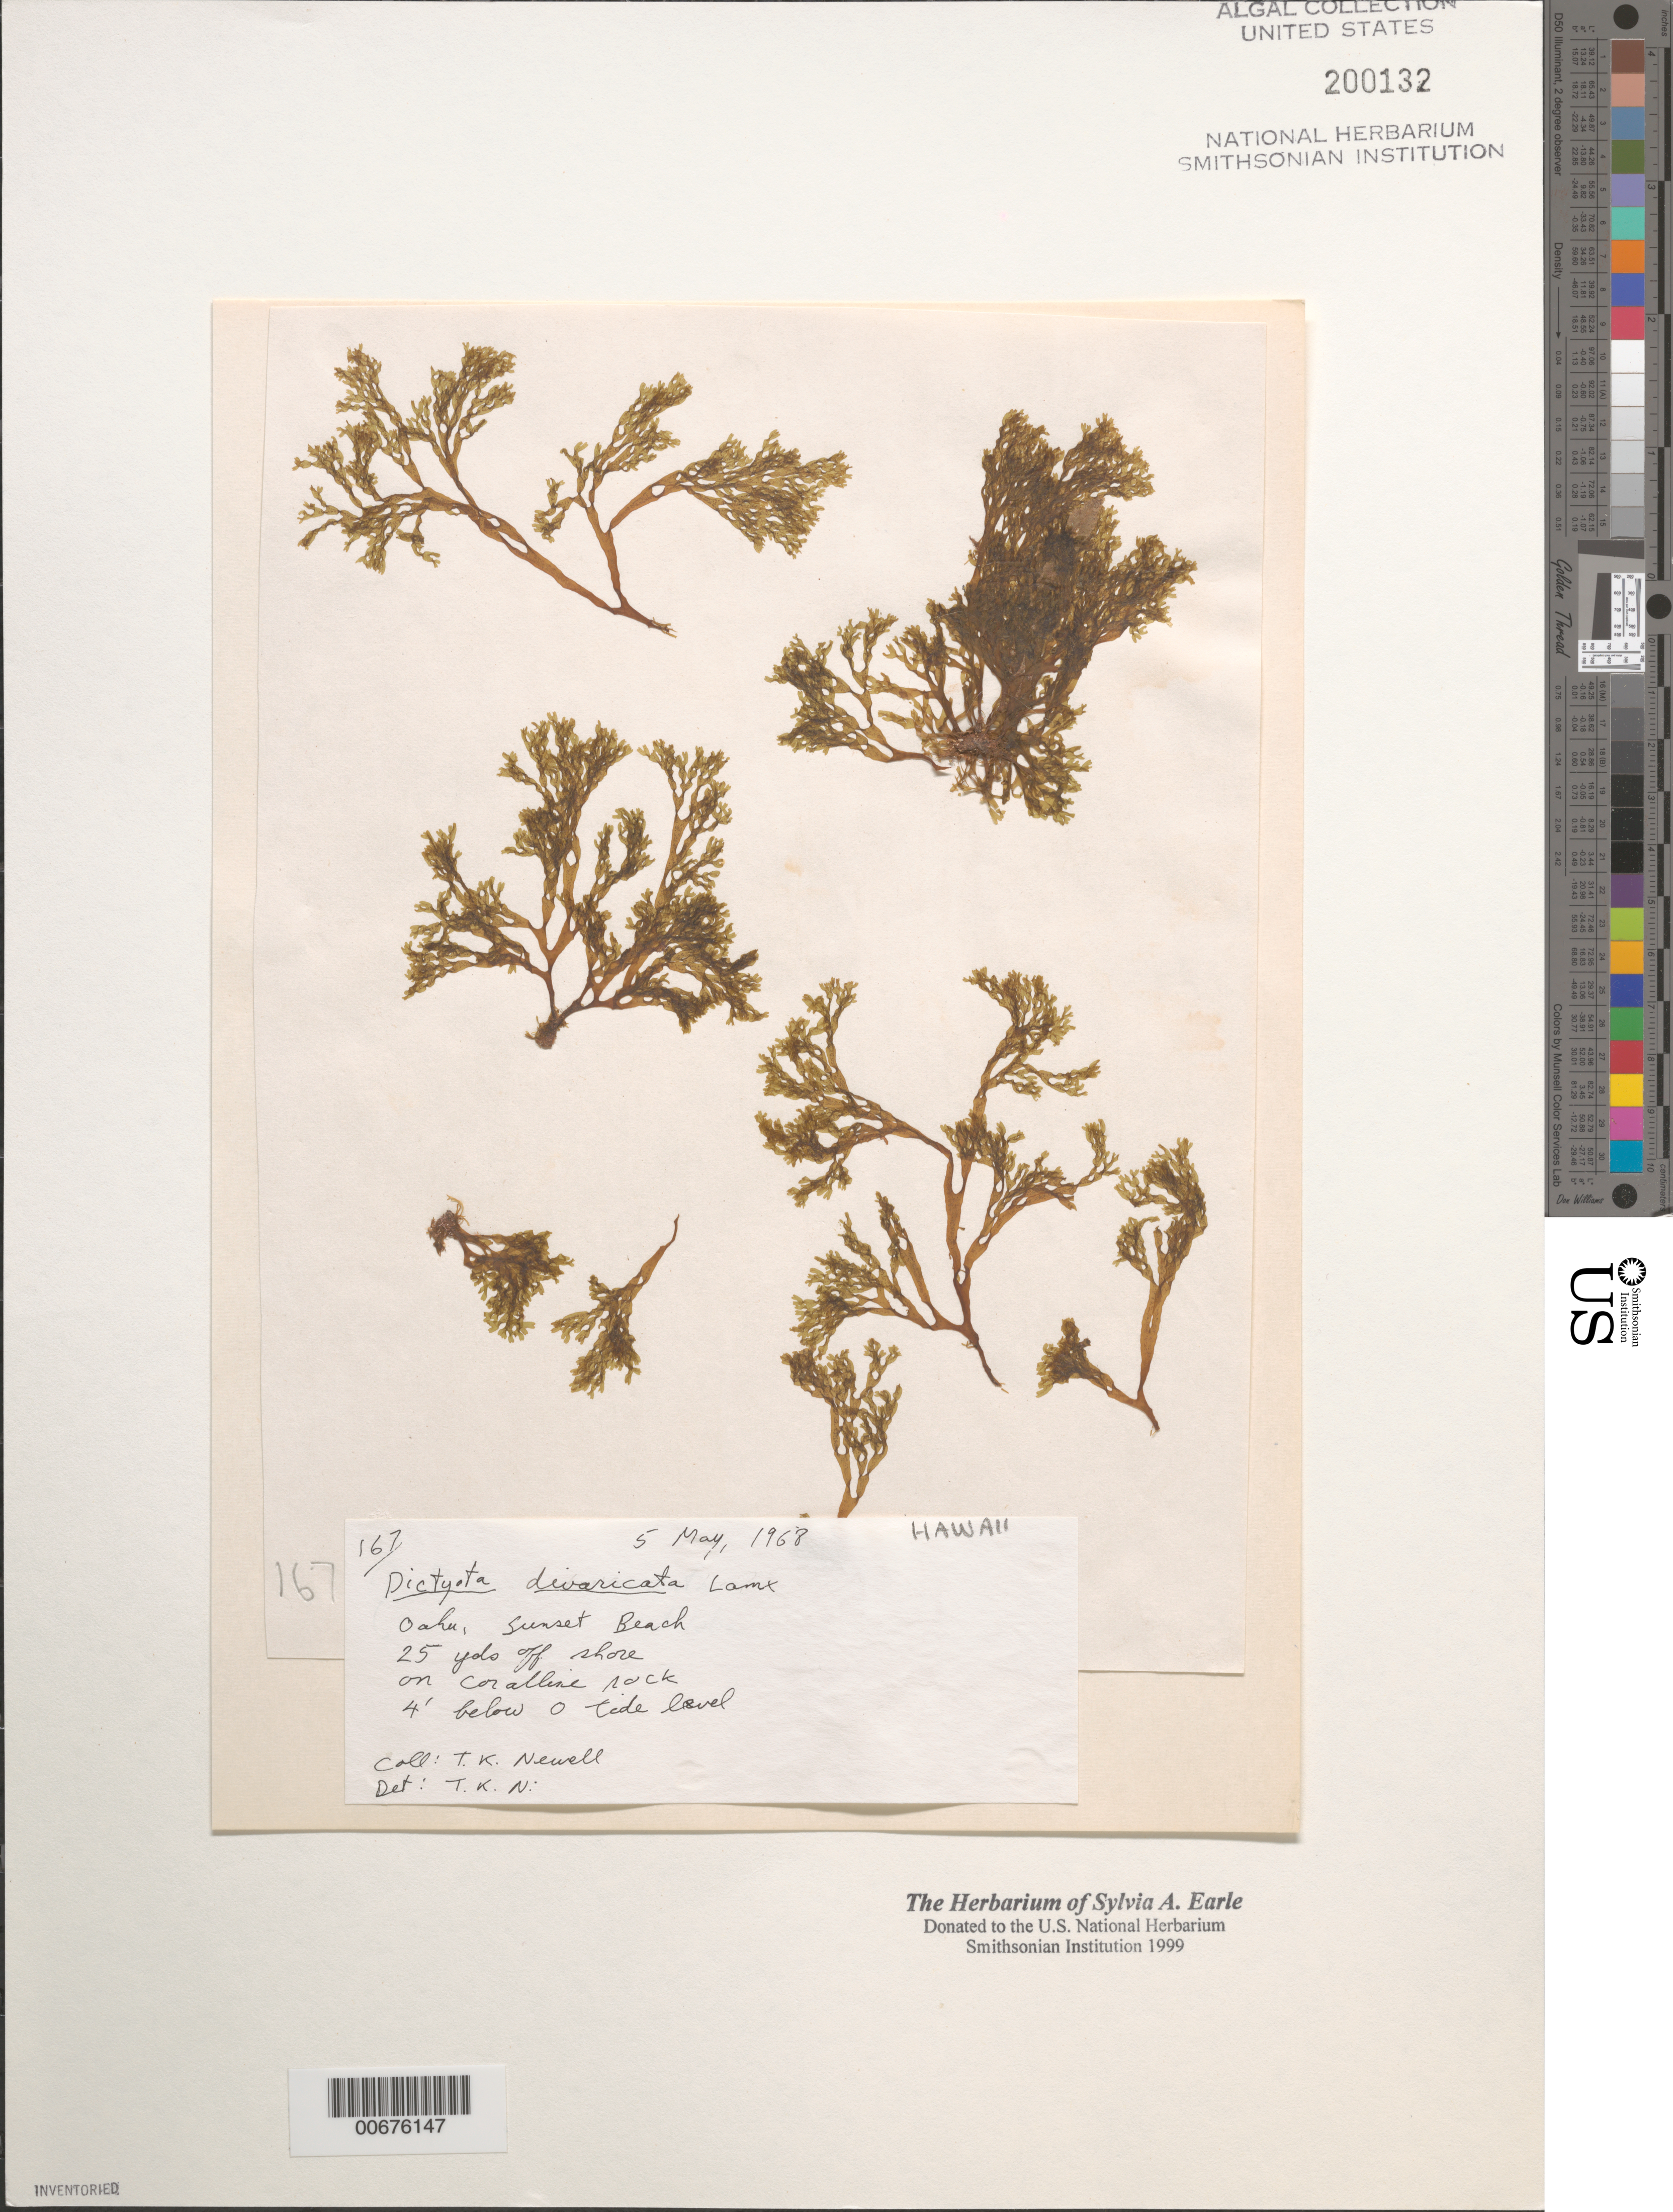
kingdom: Chromista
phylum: Ochrophyta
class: Phaeophyceae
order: Dictyotales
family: Dictyotaceae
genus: Dictyota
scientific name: Dictyota divaricata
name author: J.V.Lamouroux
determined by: Newell, Thomas K.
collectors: T. K. Newell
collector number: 167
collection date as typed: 05 May 1968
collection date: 1968-05-05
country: United States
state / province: Hawaii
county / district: Honolulu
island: Oahu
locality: Sunset Beach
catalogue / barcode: US 200132